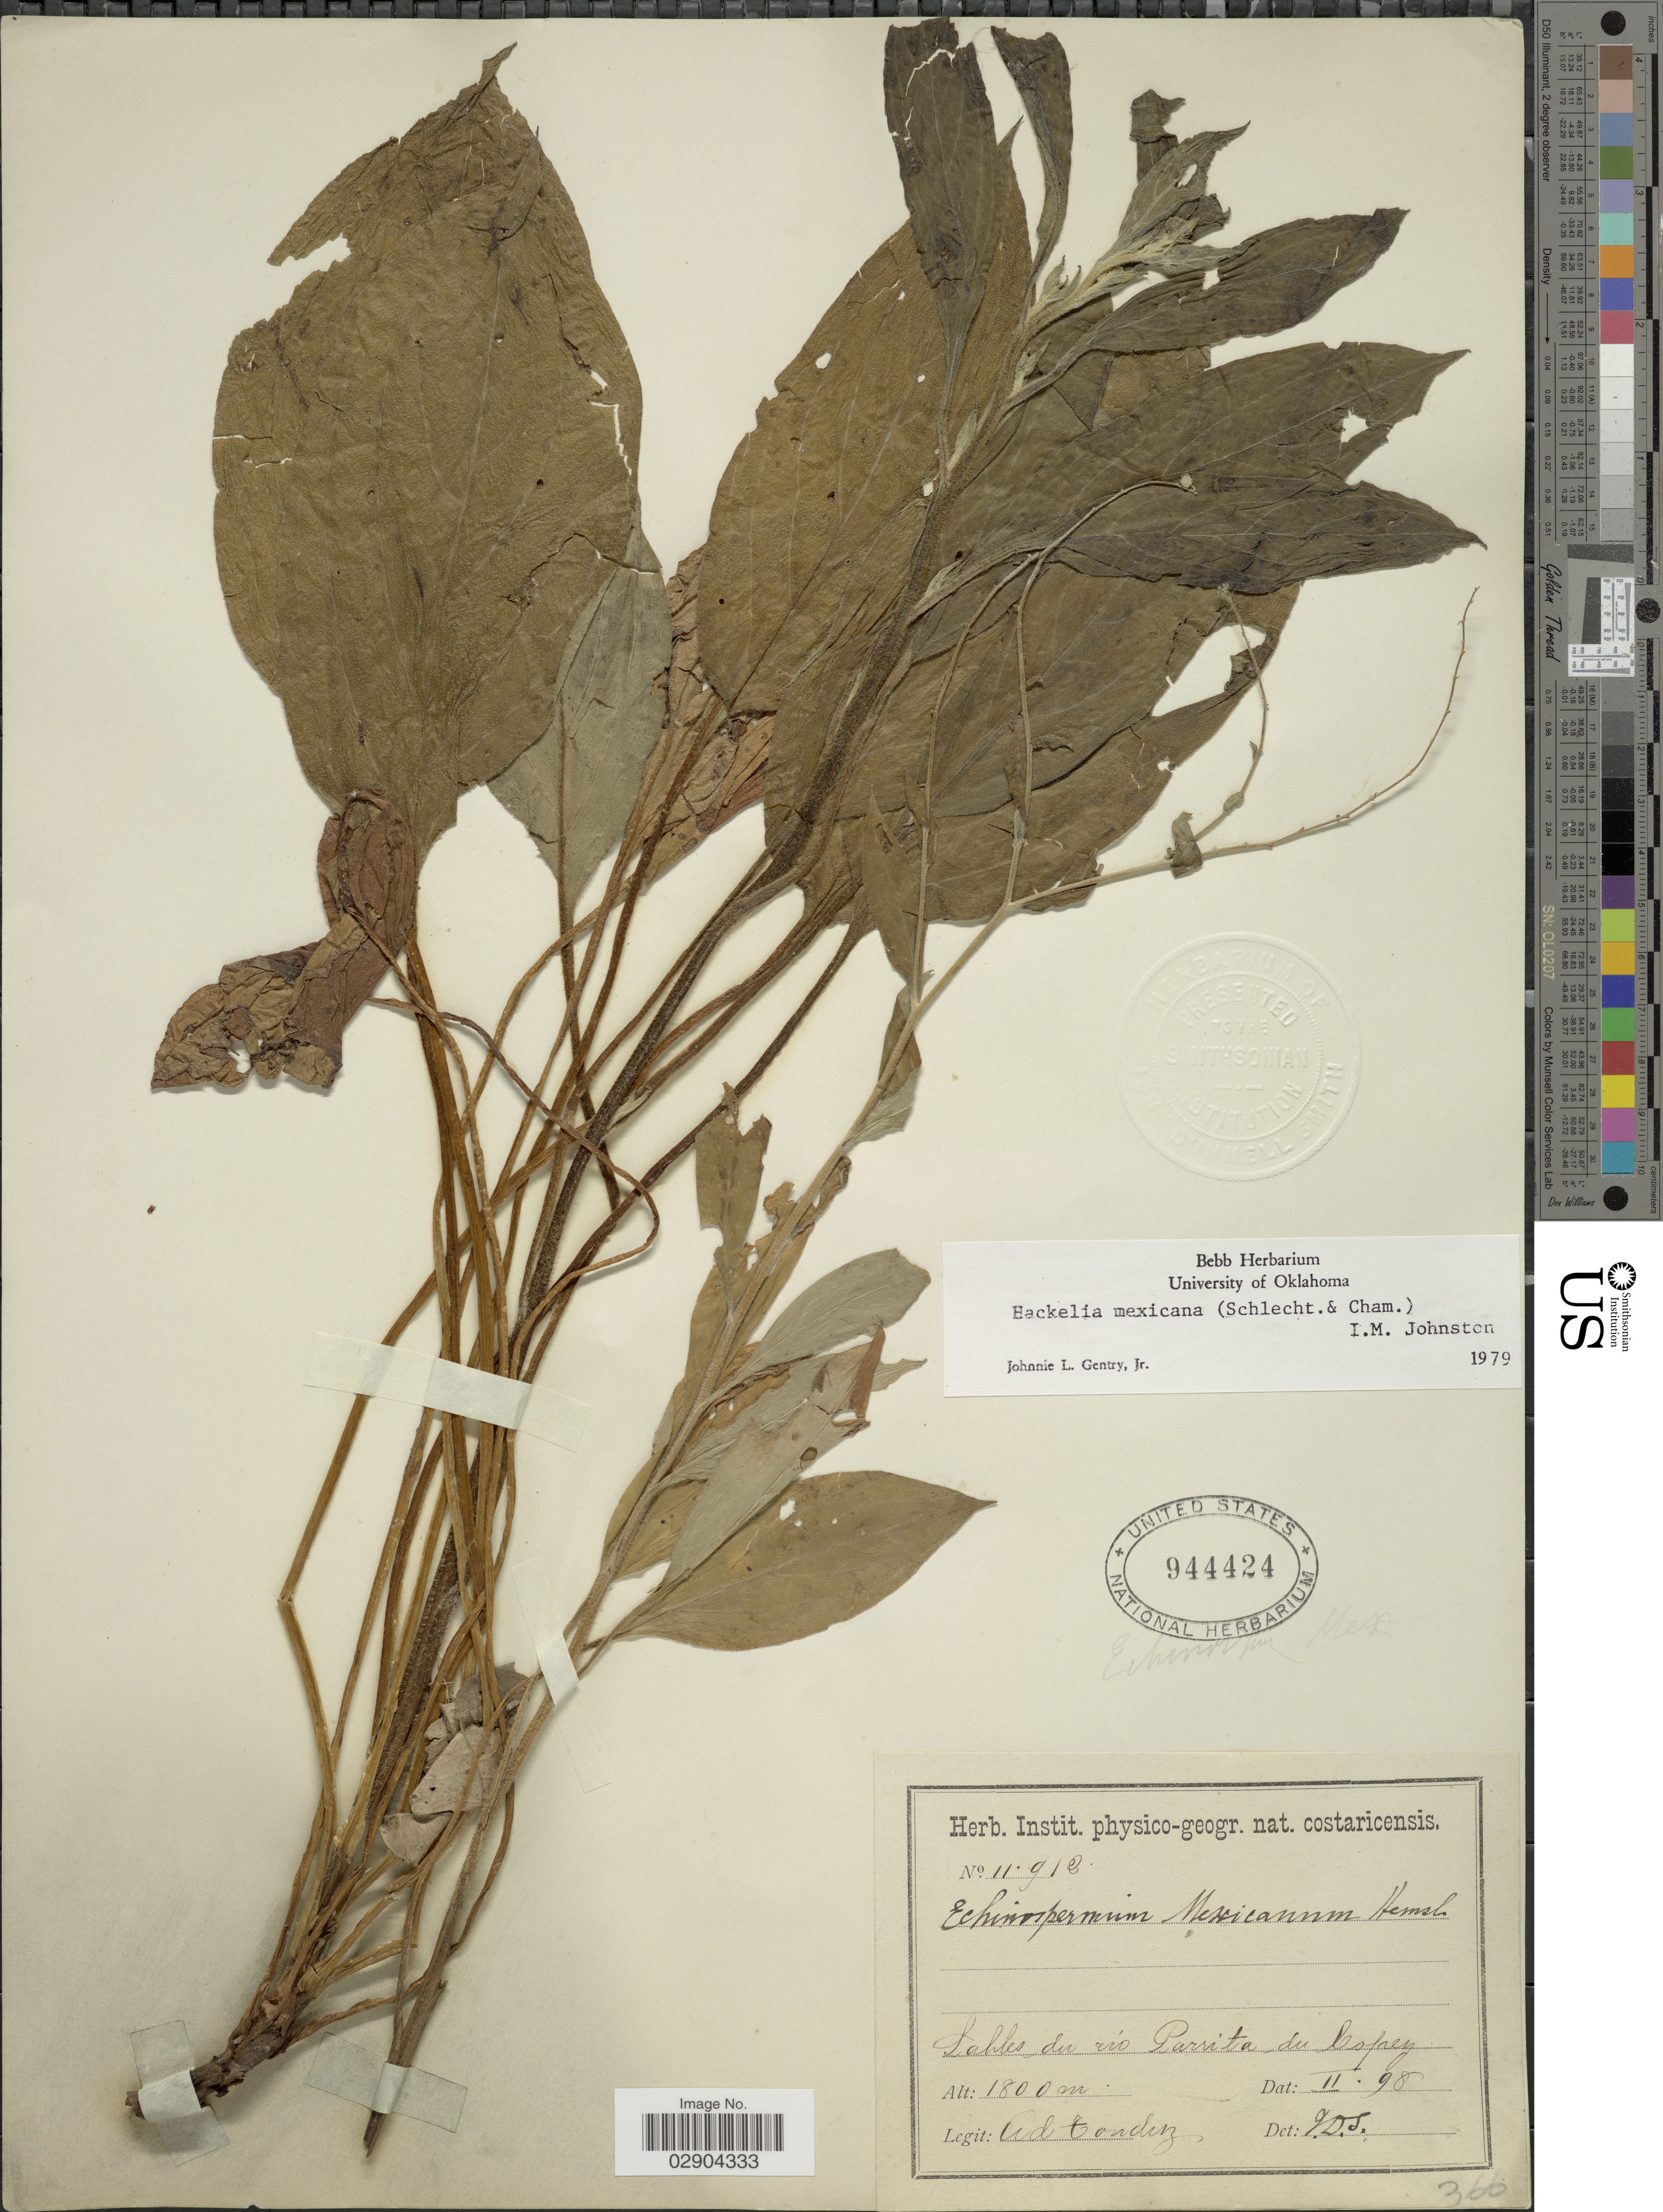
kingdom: Plantae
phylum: Tracheophyta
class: Magnoliopsida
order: Boraginales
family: Boraginaceae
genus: Hackelia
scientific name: Hackelia mexicana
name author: (Schltdl. & Cham.) I.M. Johnst.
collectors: A. Tonduz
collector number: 11912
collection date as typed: Transcribed d/m/y: /2/98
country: Costa Rica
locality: Lables du rio Parrita du Copey.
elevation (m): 1800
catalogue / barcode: US 944424